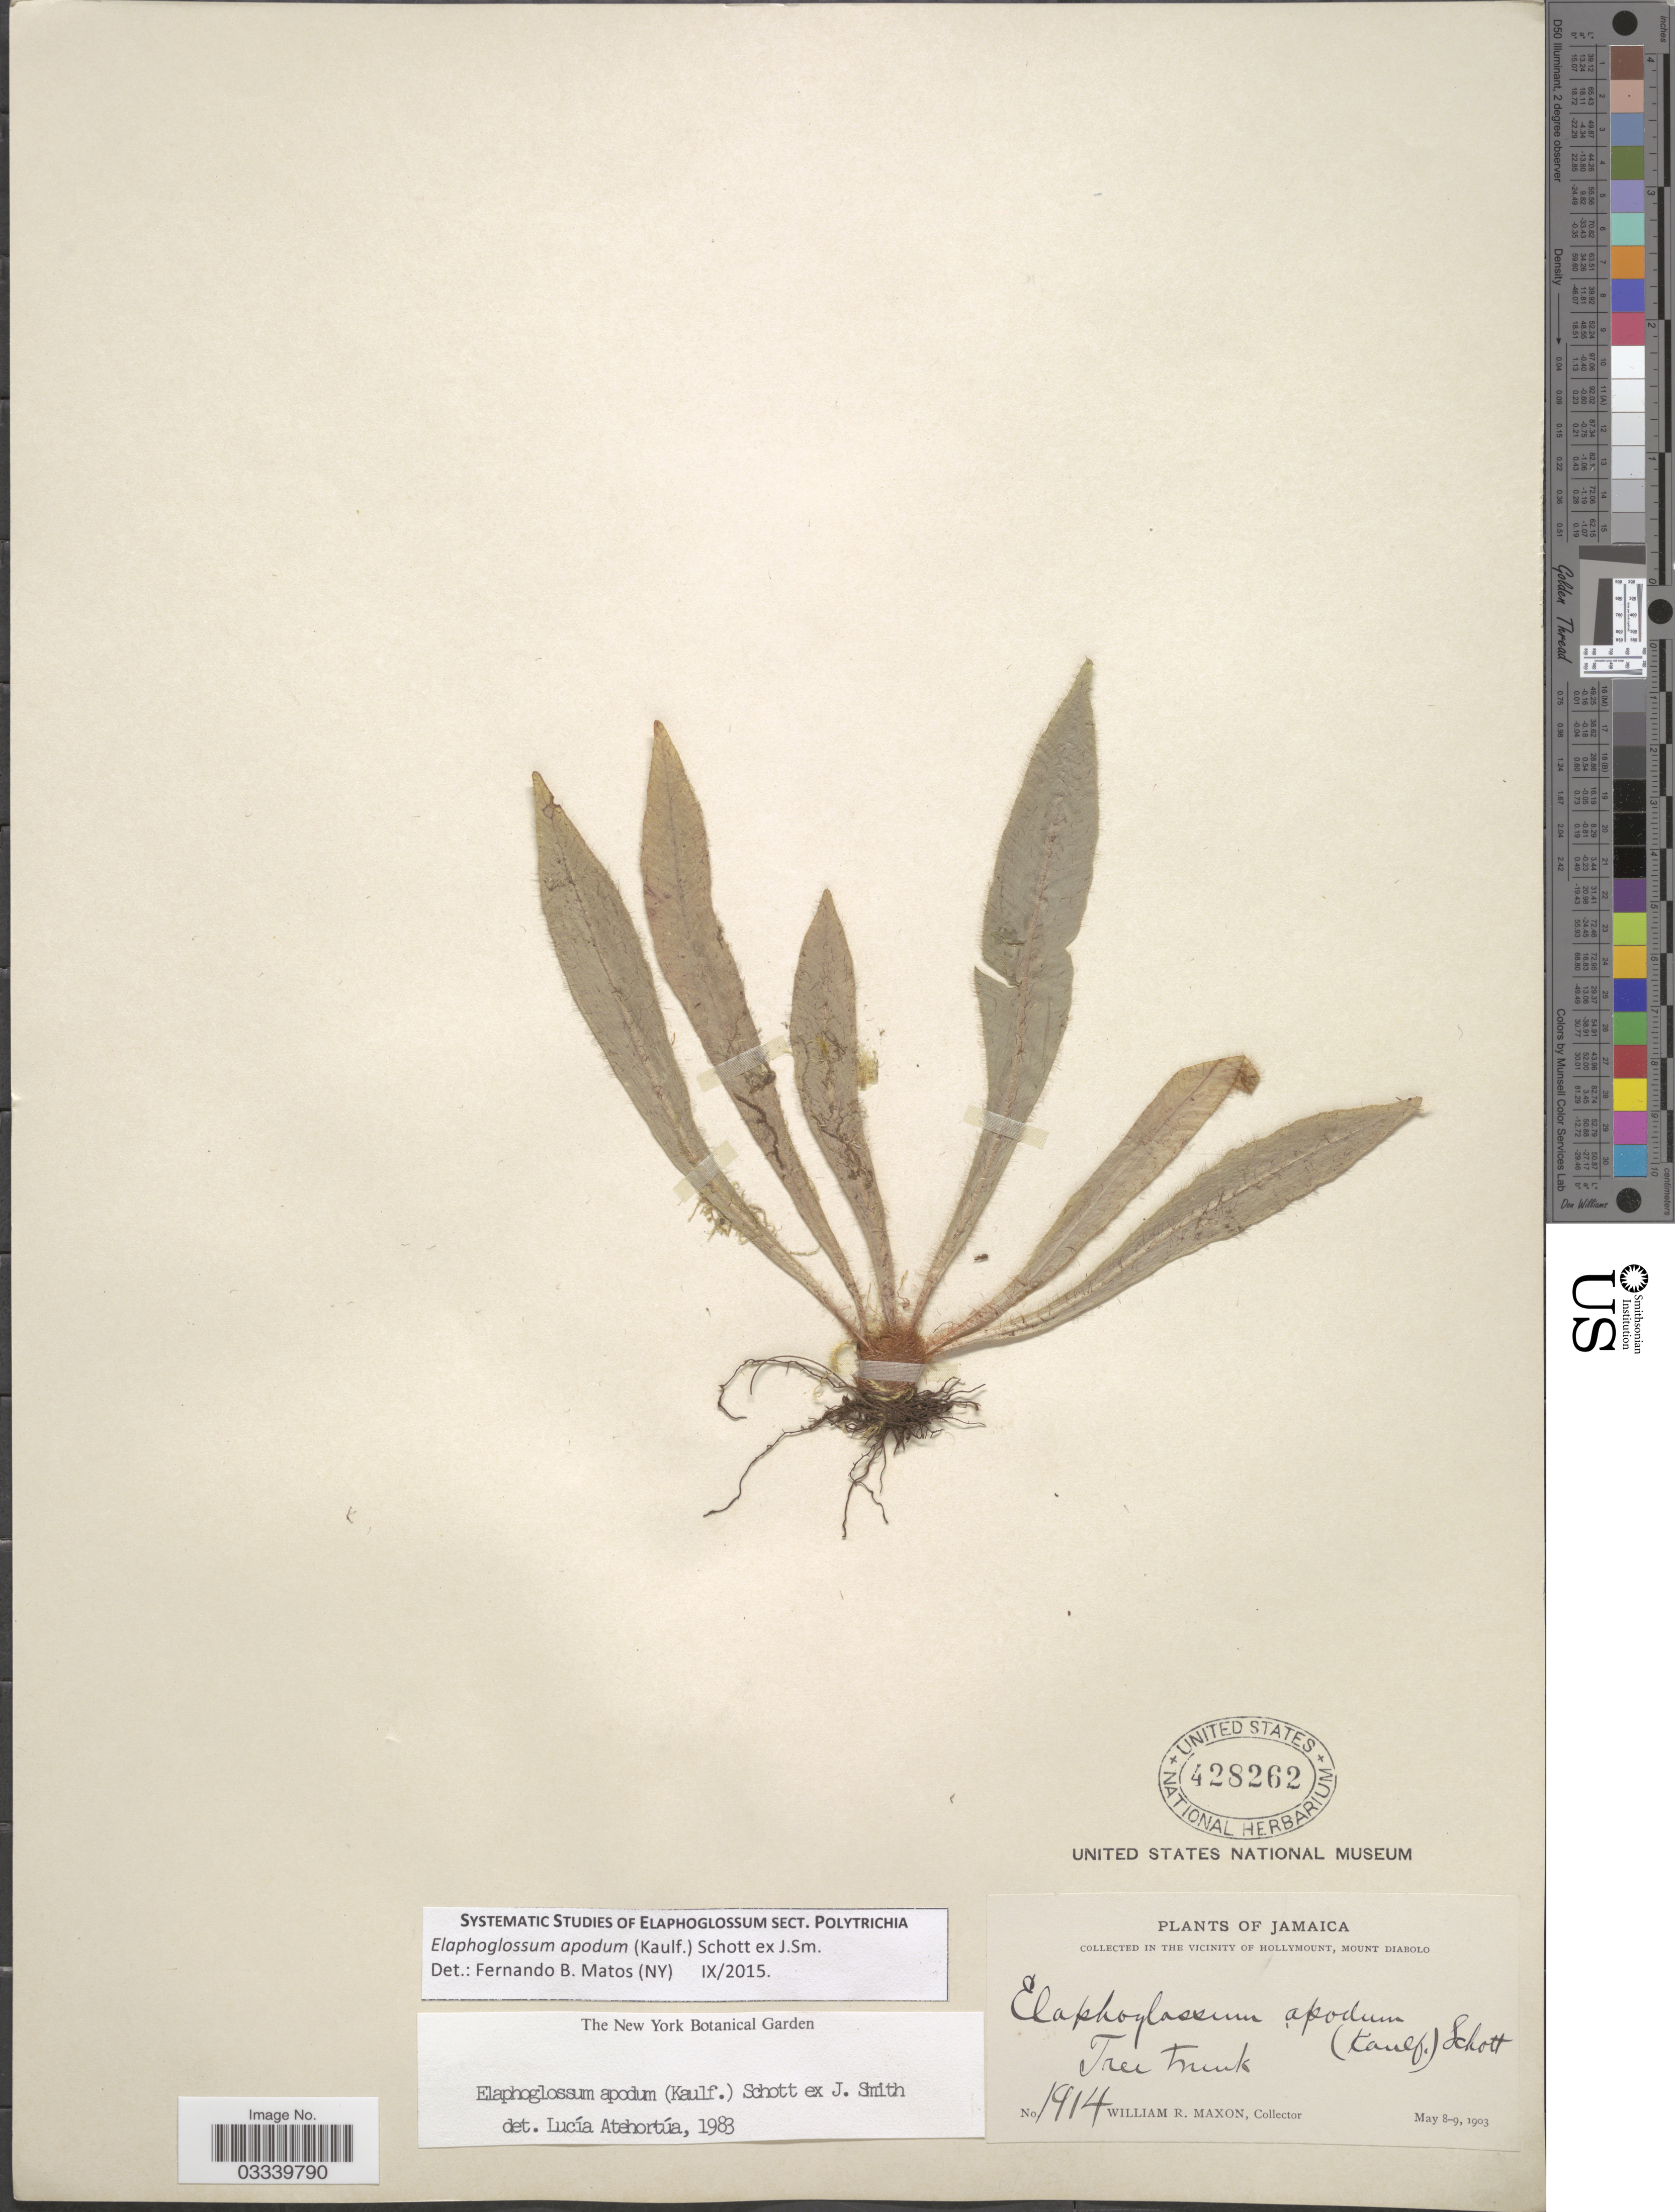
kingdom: Plantae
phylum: Tracheophyta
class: Polypodiopsida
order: Polypodiales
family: Dryopteridaceae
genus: Elaphoglossum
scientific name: Elaphoglossum apodum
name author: (Kaulf.) Schott ex J. Sm.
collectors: W. R. Maxon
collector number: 1914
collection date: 1903-05-08/1903-05-09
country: Jamaica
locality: In the vicinity of Hollymount, Mount Diabolo.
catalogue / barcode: US 428262